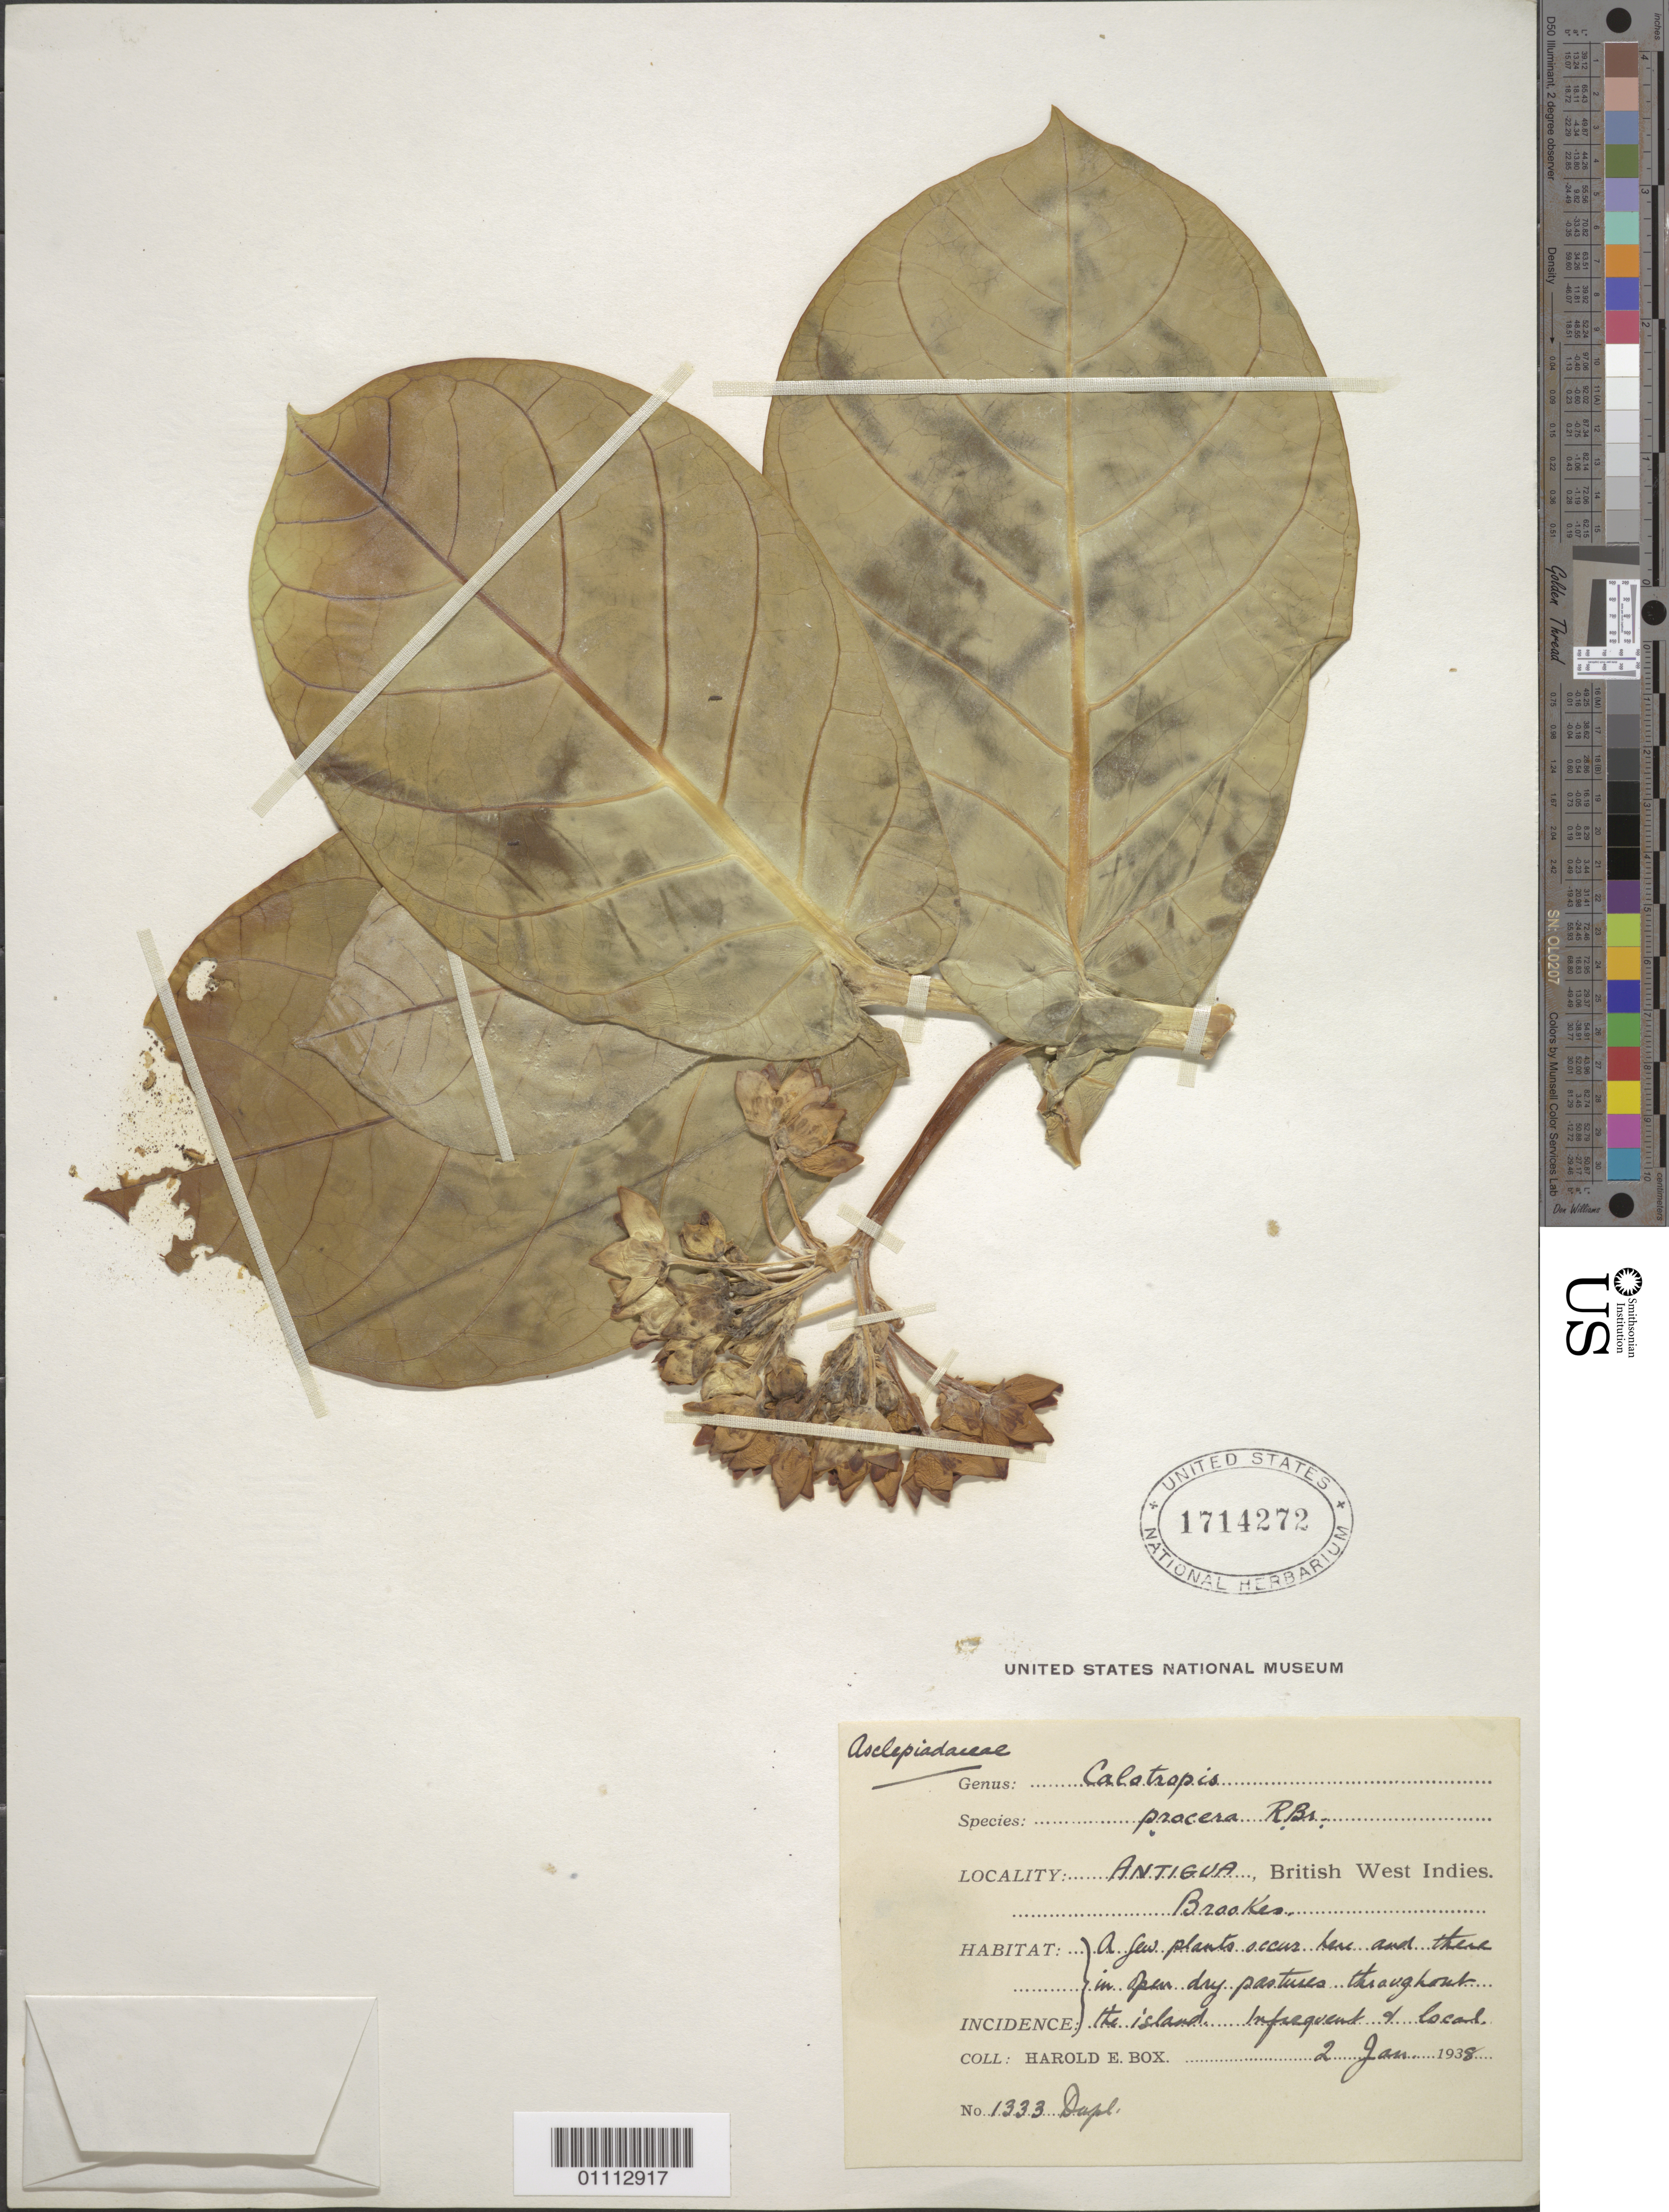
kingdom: Plantae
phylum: Tracheophyta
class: Magnoliopsida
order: Gentianales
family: Apocynaceae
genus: Calotropis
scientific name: Calotropis procera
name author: (Aiton) W.T. Aiton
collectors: H. E. Box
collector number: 1333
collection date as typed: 02 Jan 1938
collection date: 1938-01-02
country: Antigua and Barbuda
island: Leeward Is.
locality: Brookes. A few plants occur here and there in open dry pastures throuhout the island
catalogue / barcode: US 1714272